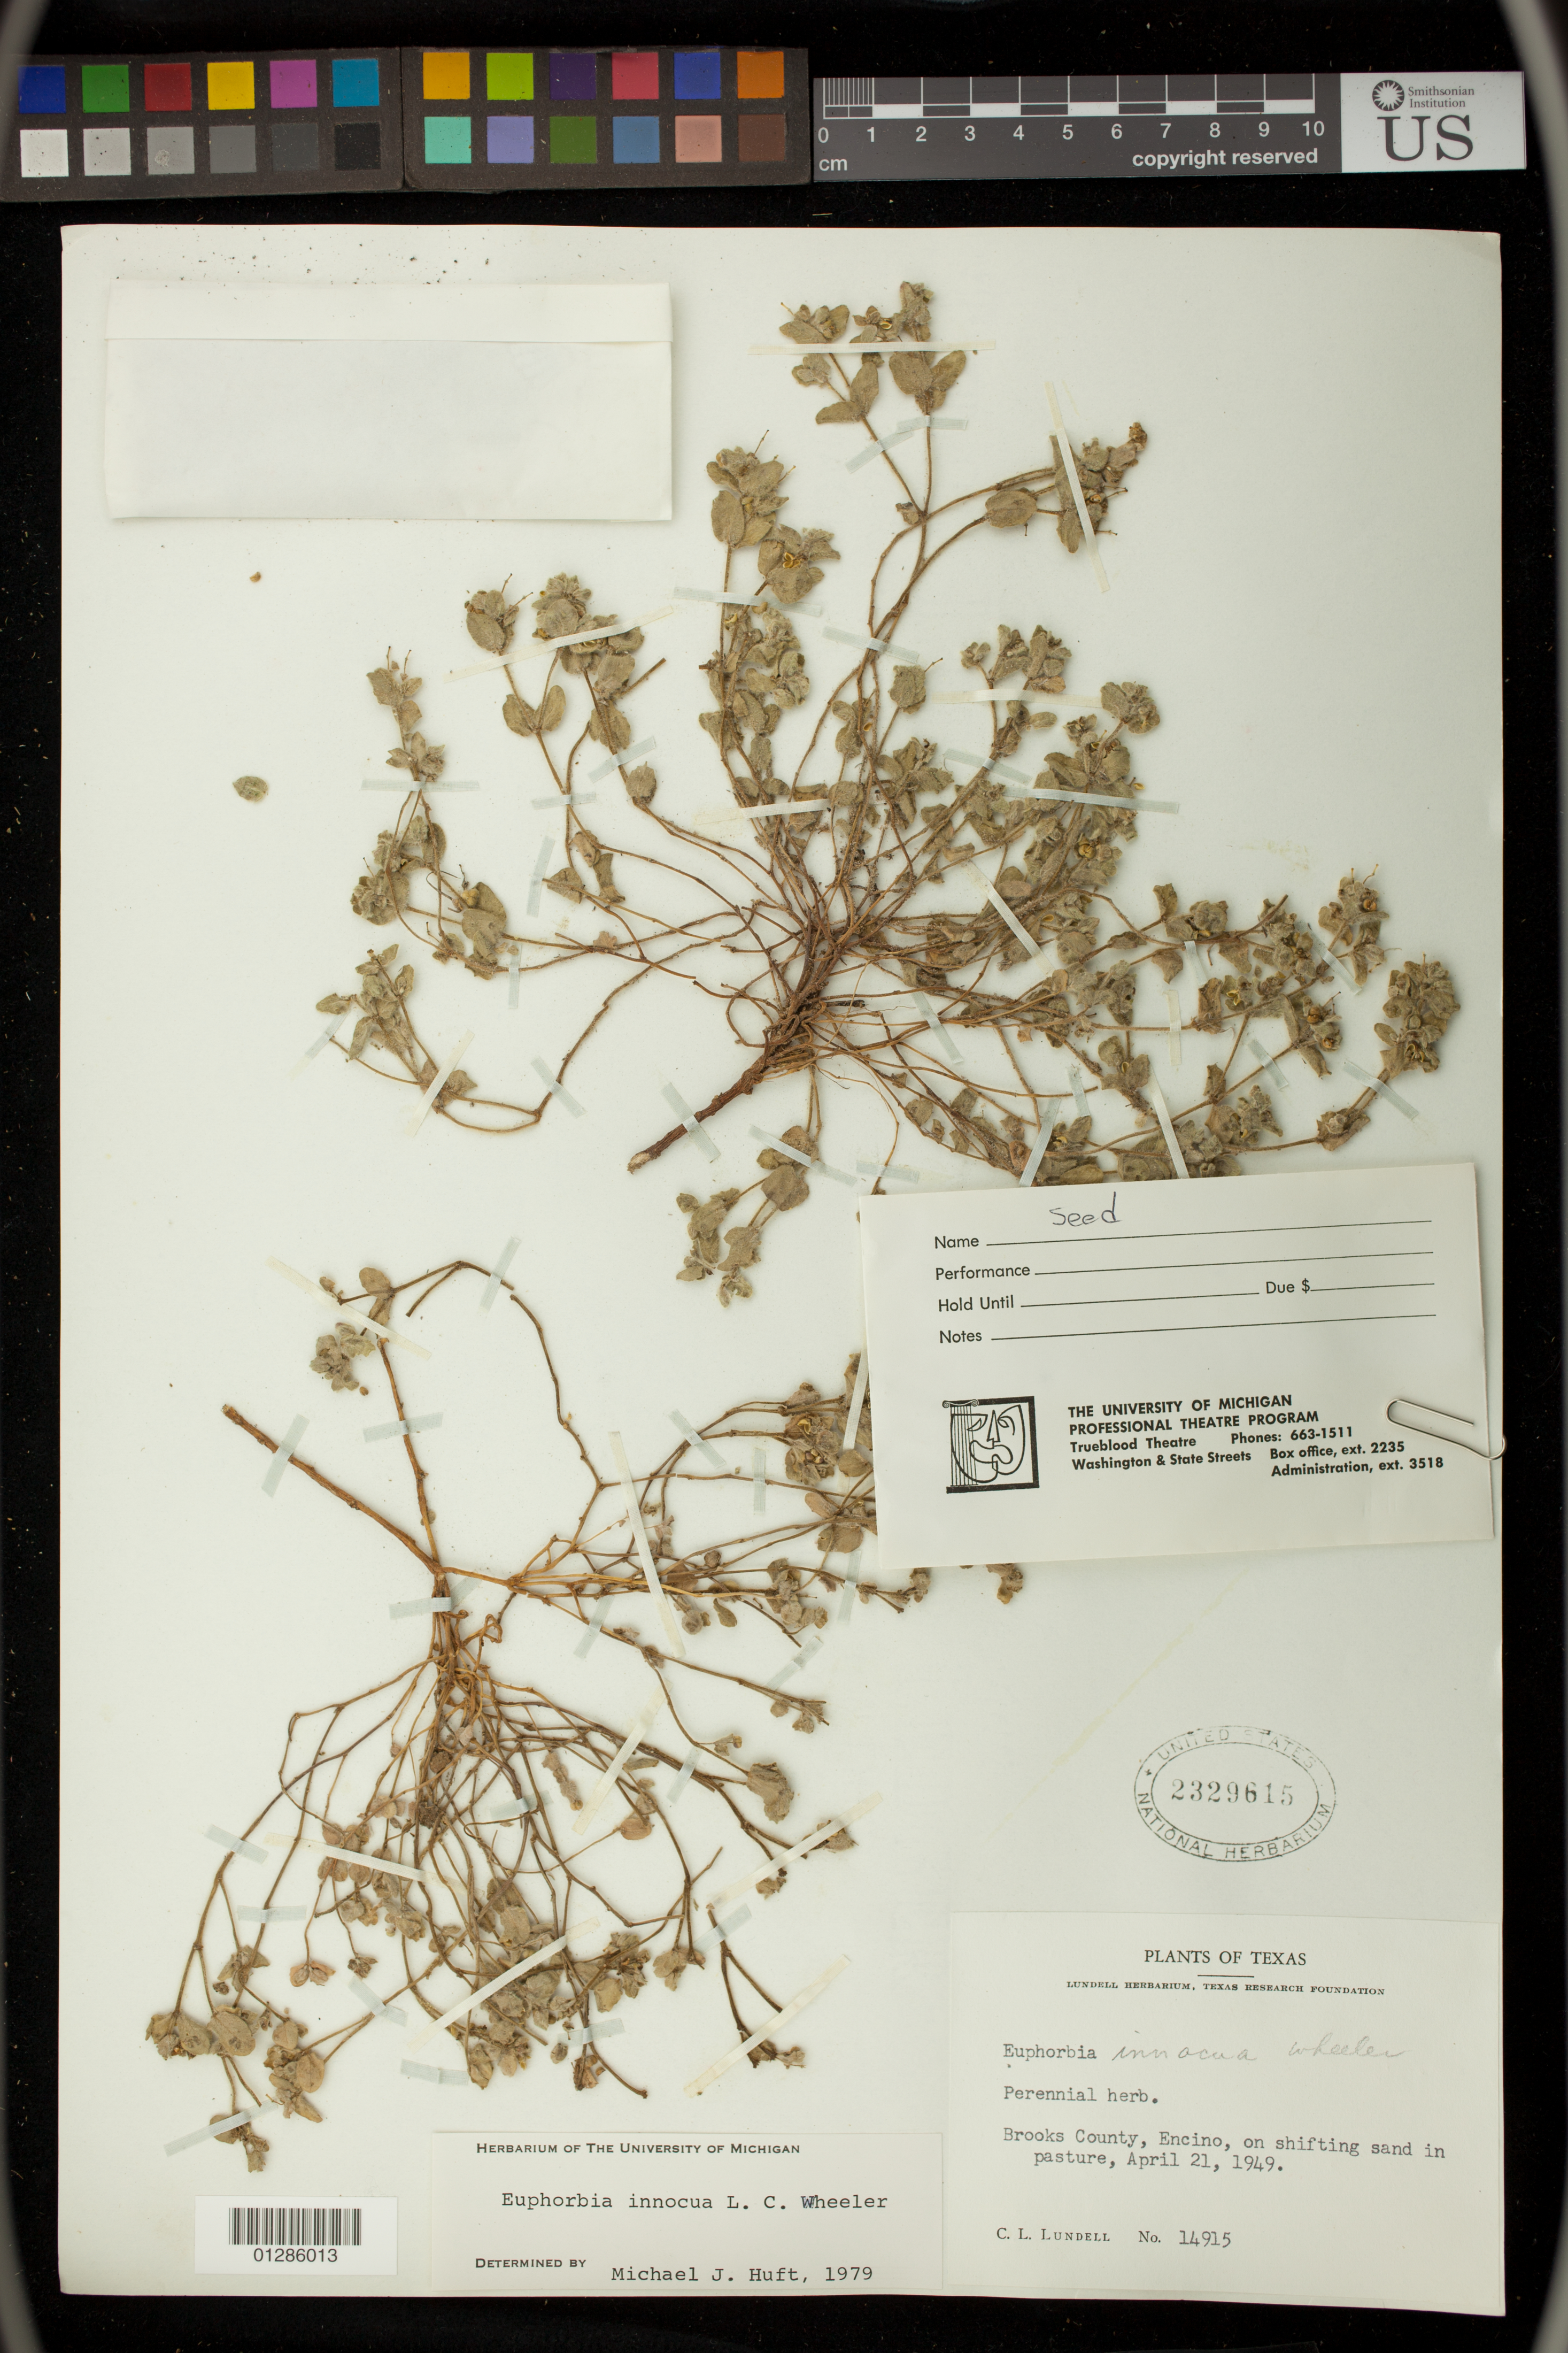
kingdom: Plantae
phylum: Tracheophyta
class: Magnoliopsida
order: Malpighiales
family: Euphorbiaceae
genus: Euphorbia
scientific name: Euphorbia innocua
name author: L.C. Wheeler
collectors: C. L. Lundell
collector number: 14915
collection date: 1949-04-21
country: United States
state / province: Texas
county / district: Brooks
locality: Encino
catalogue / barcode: US 2329615